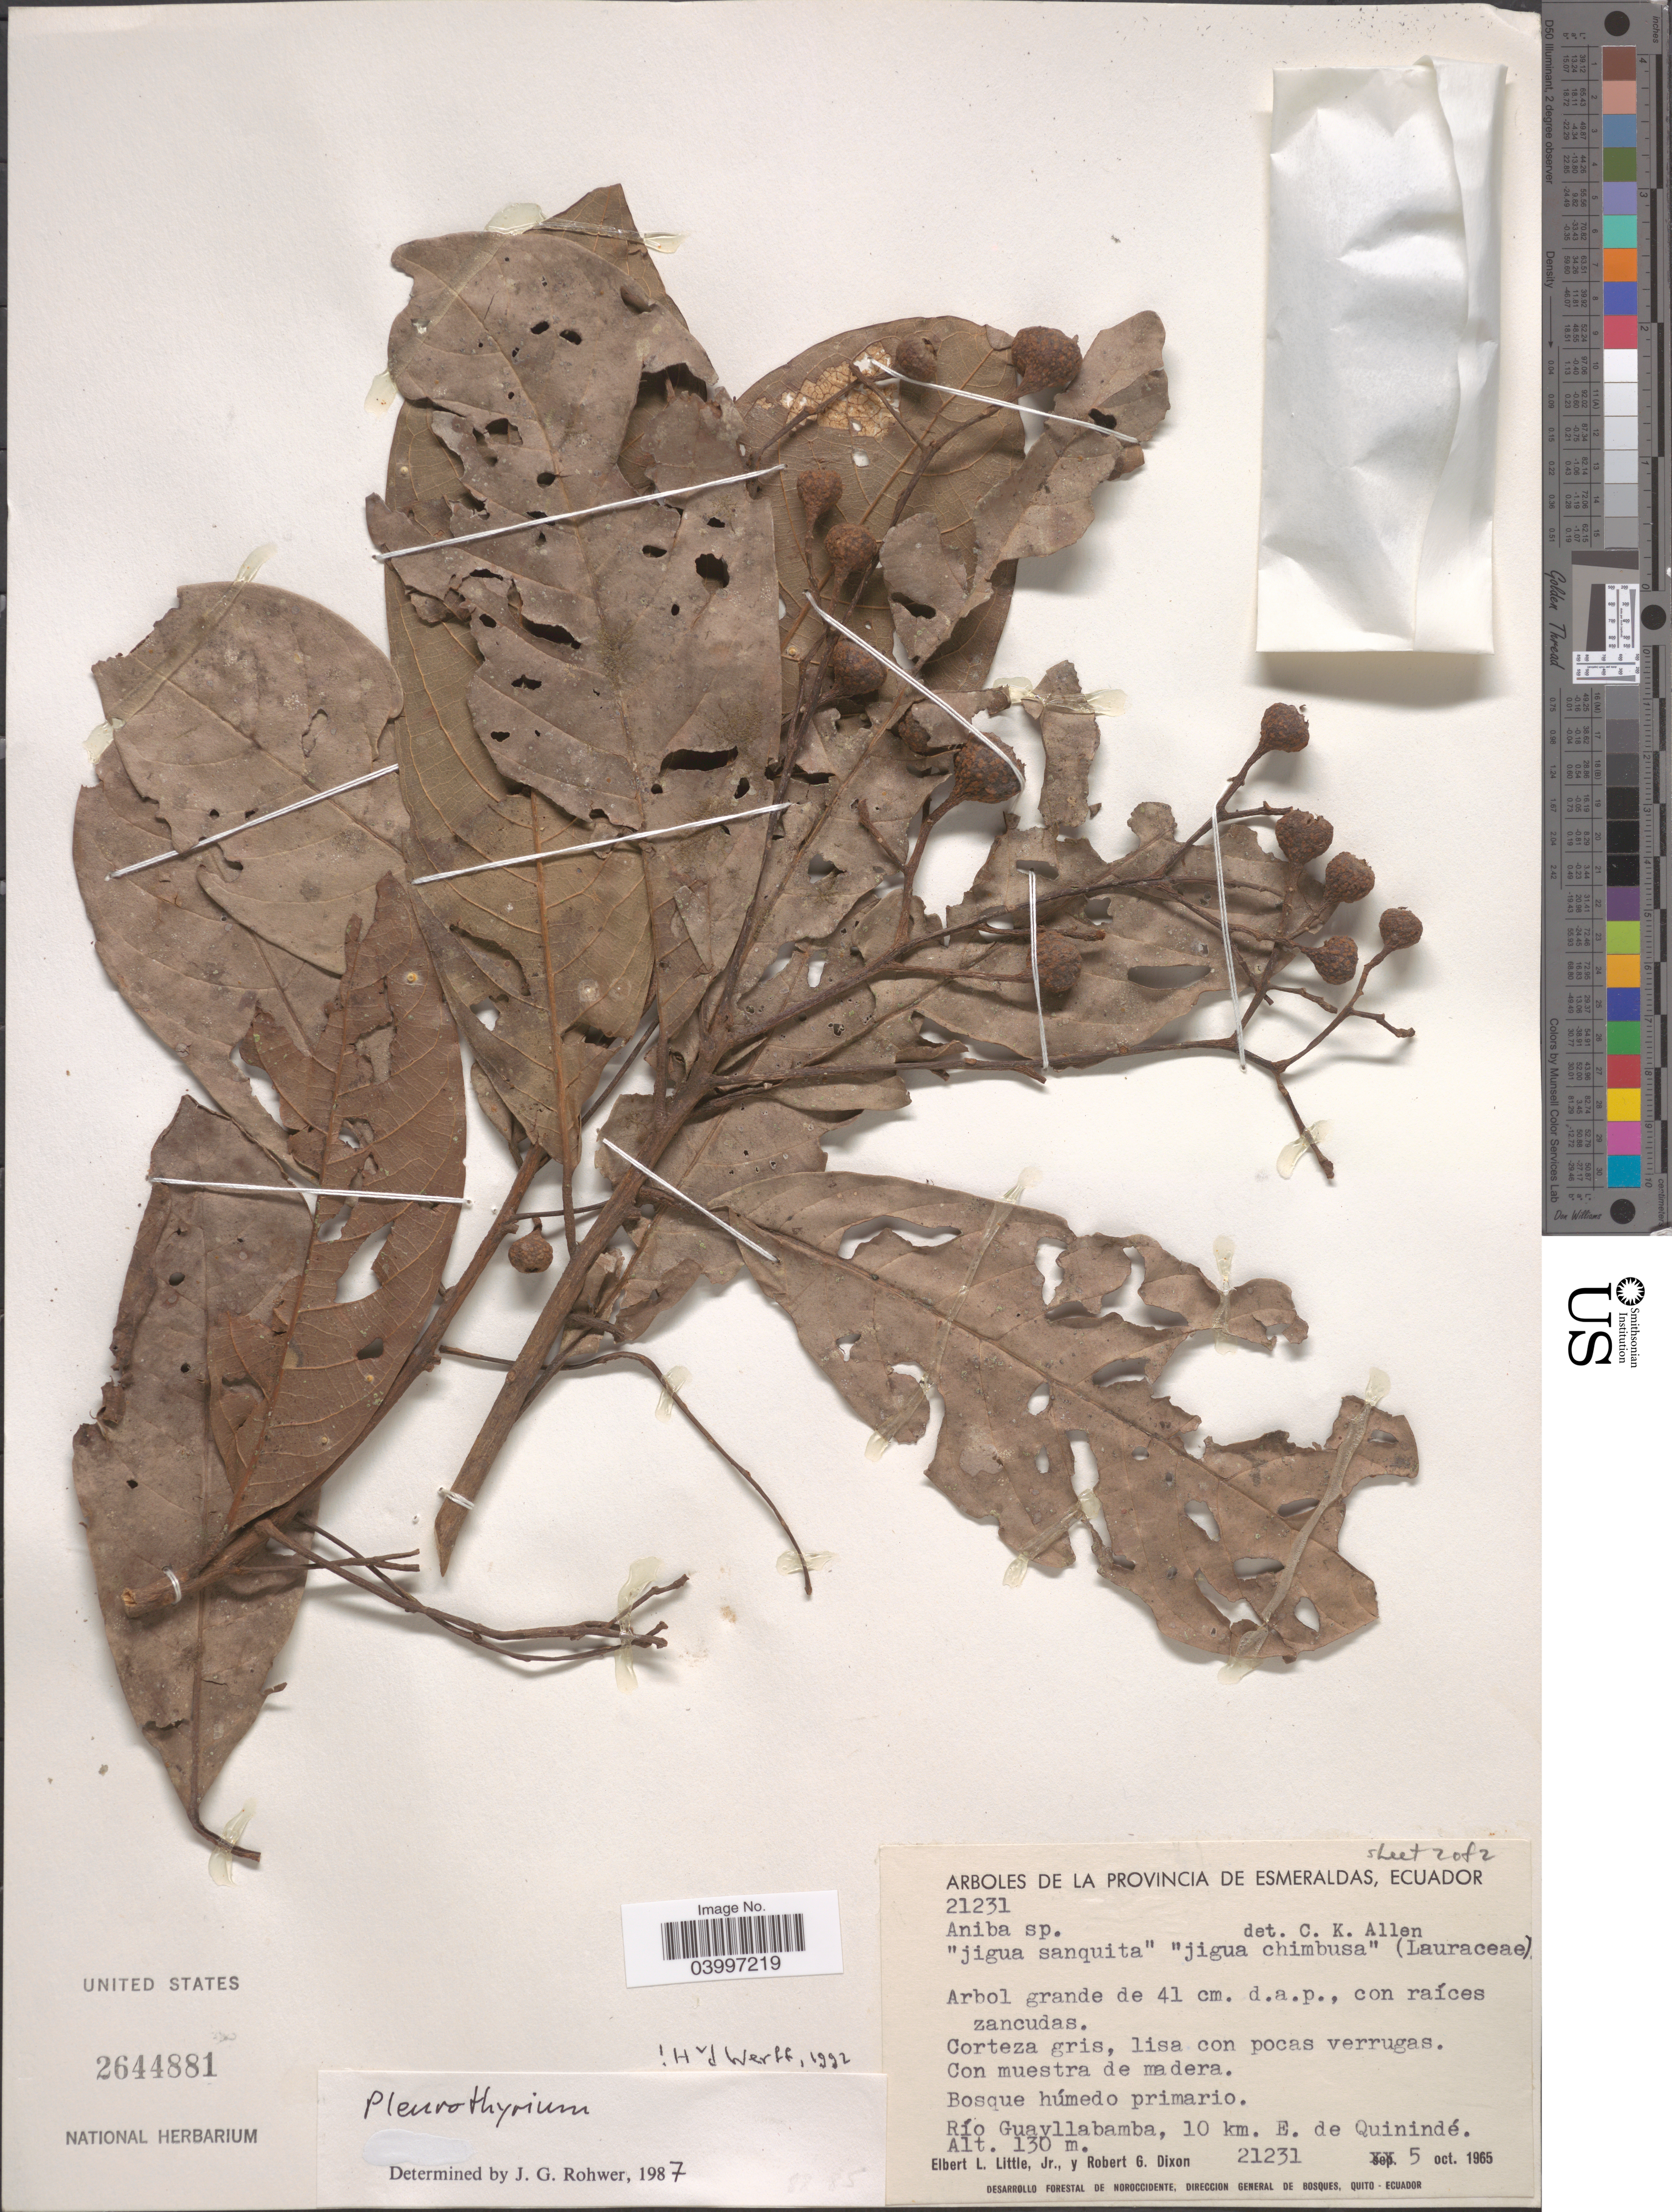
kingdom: Plantae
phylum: Tracheophyta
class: Magnoliopsida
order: Laurales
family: Lauraceae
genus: Pleurothyrium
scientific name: Pleurothyrium sp.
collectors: E. L. Little & R. G. Dixon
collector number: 21231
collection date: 1965-10-05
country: Ecuador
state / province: Esmeraldas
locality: Río Guayllabamba, 10 km. E. de Quinindé.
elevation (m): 130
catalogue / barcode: US 2644881